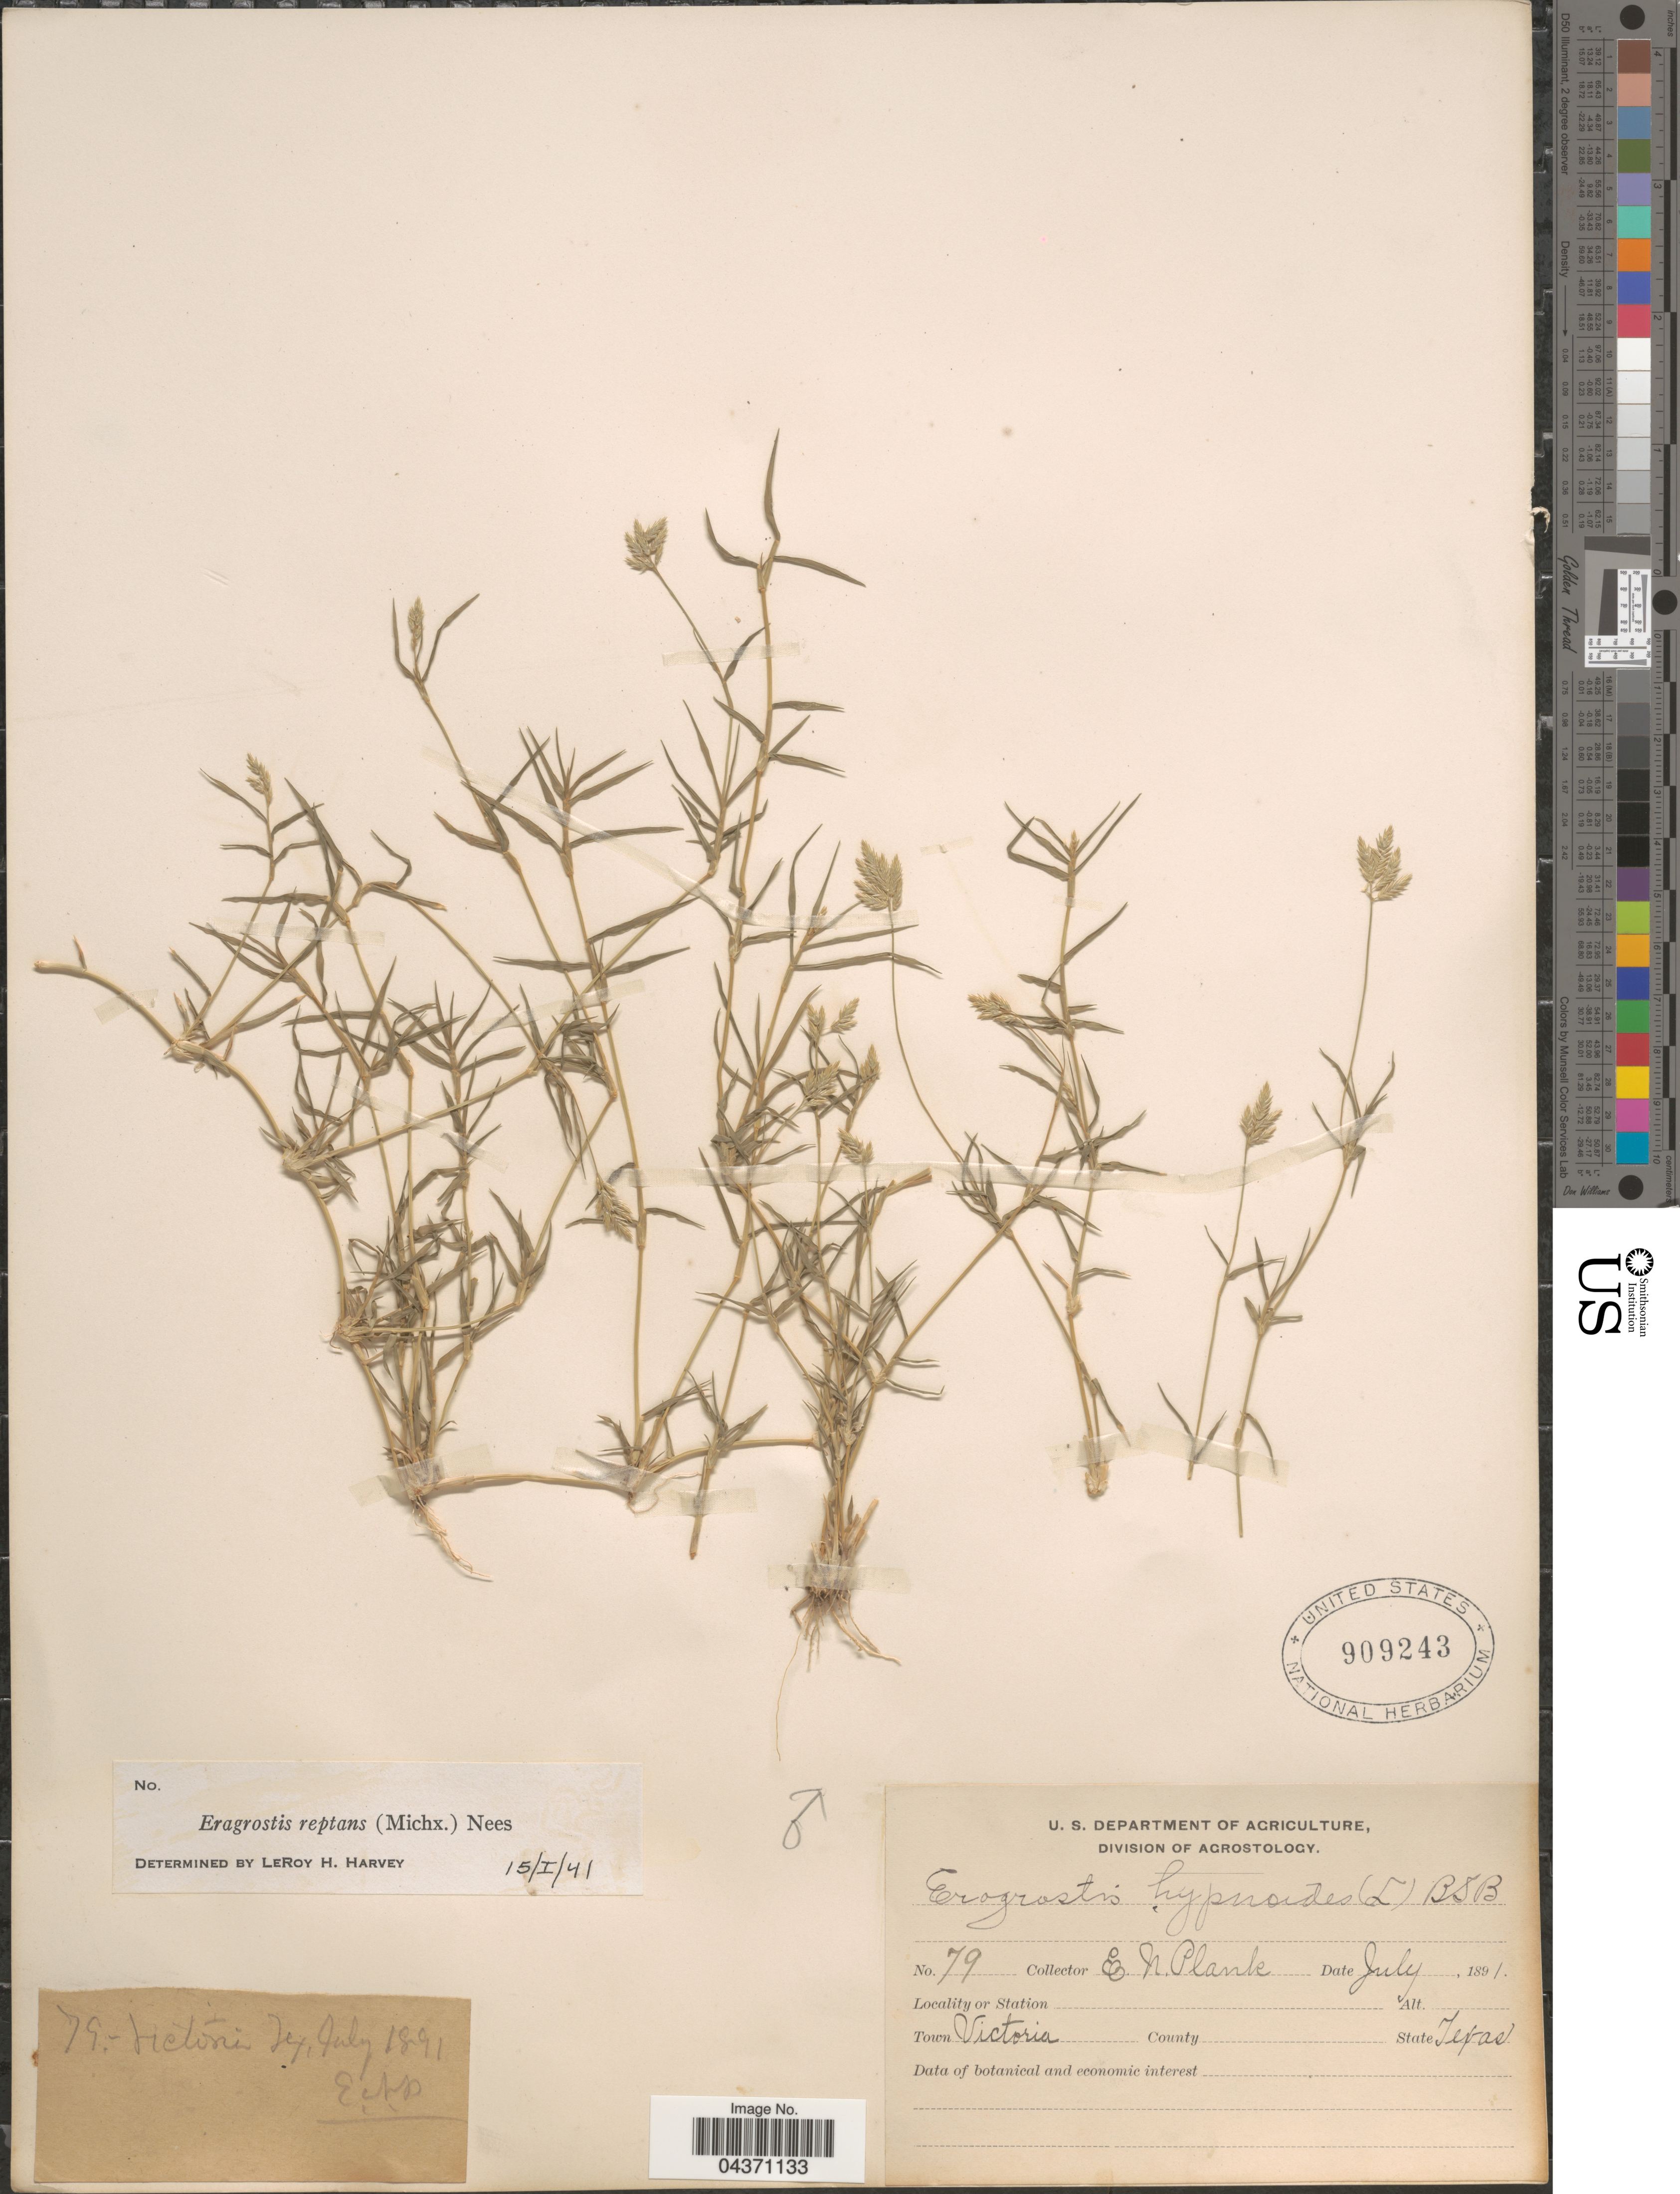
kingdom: Plantae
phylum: Tracheophyta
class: Liliopsida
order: Poales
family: Poaceae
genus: Eragrostis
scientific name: Eragrostis reptans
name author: (Michx.) Nees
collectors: E. Plank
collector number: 79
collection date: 1891-07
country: United States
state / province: Texas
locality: Town Victoria.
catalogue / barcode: US 909243